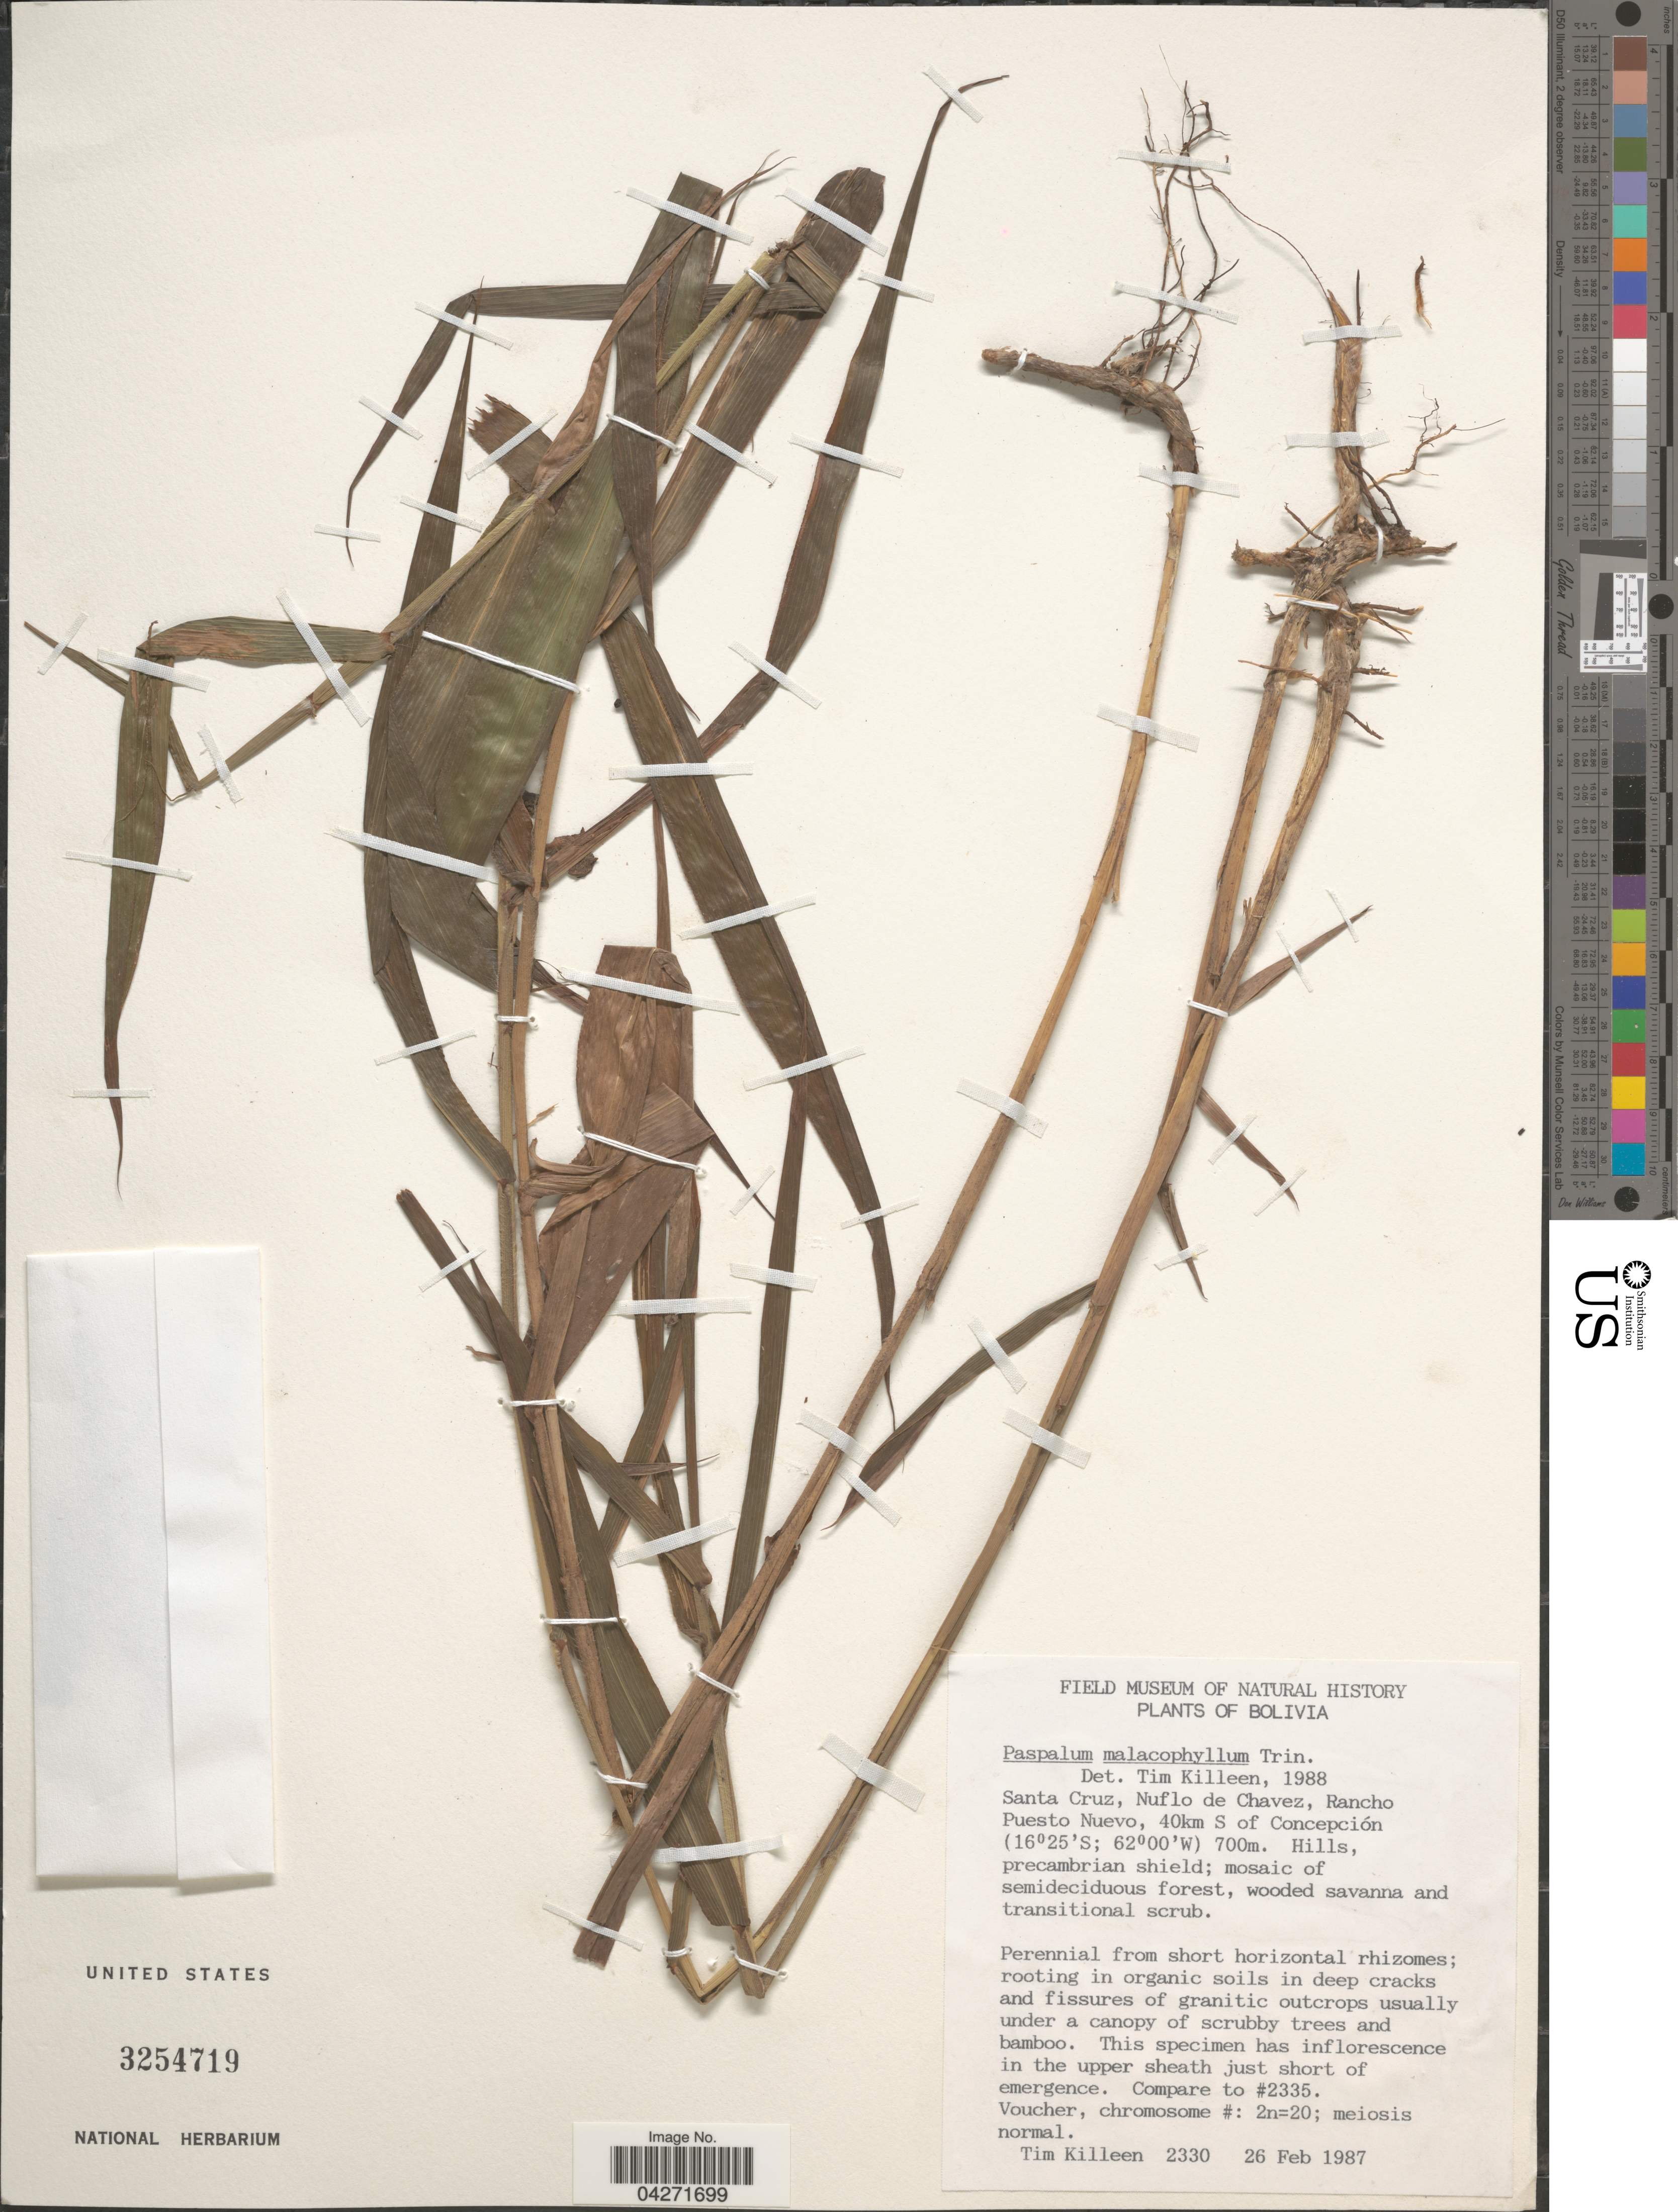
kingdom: Plantae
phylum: Tracheophyta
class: Liliopsida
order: Poales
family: Poaceae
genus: Paspalum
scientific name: Paspalum malacophyllum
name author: Trin.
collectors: T. J. Killeen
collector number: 2330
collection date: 1987-02-26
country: Bolivia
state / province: Santa Cruz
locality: Nuflo de Chavez, Rancho Puesto Nuevo, 40km S of Concepción.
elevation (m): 700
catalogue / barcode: US 3254719